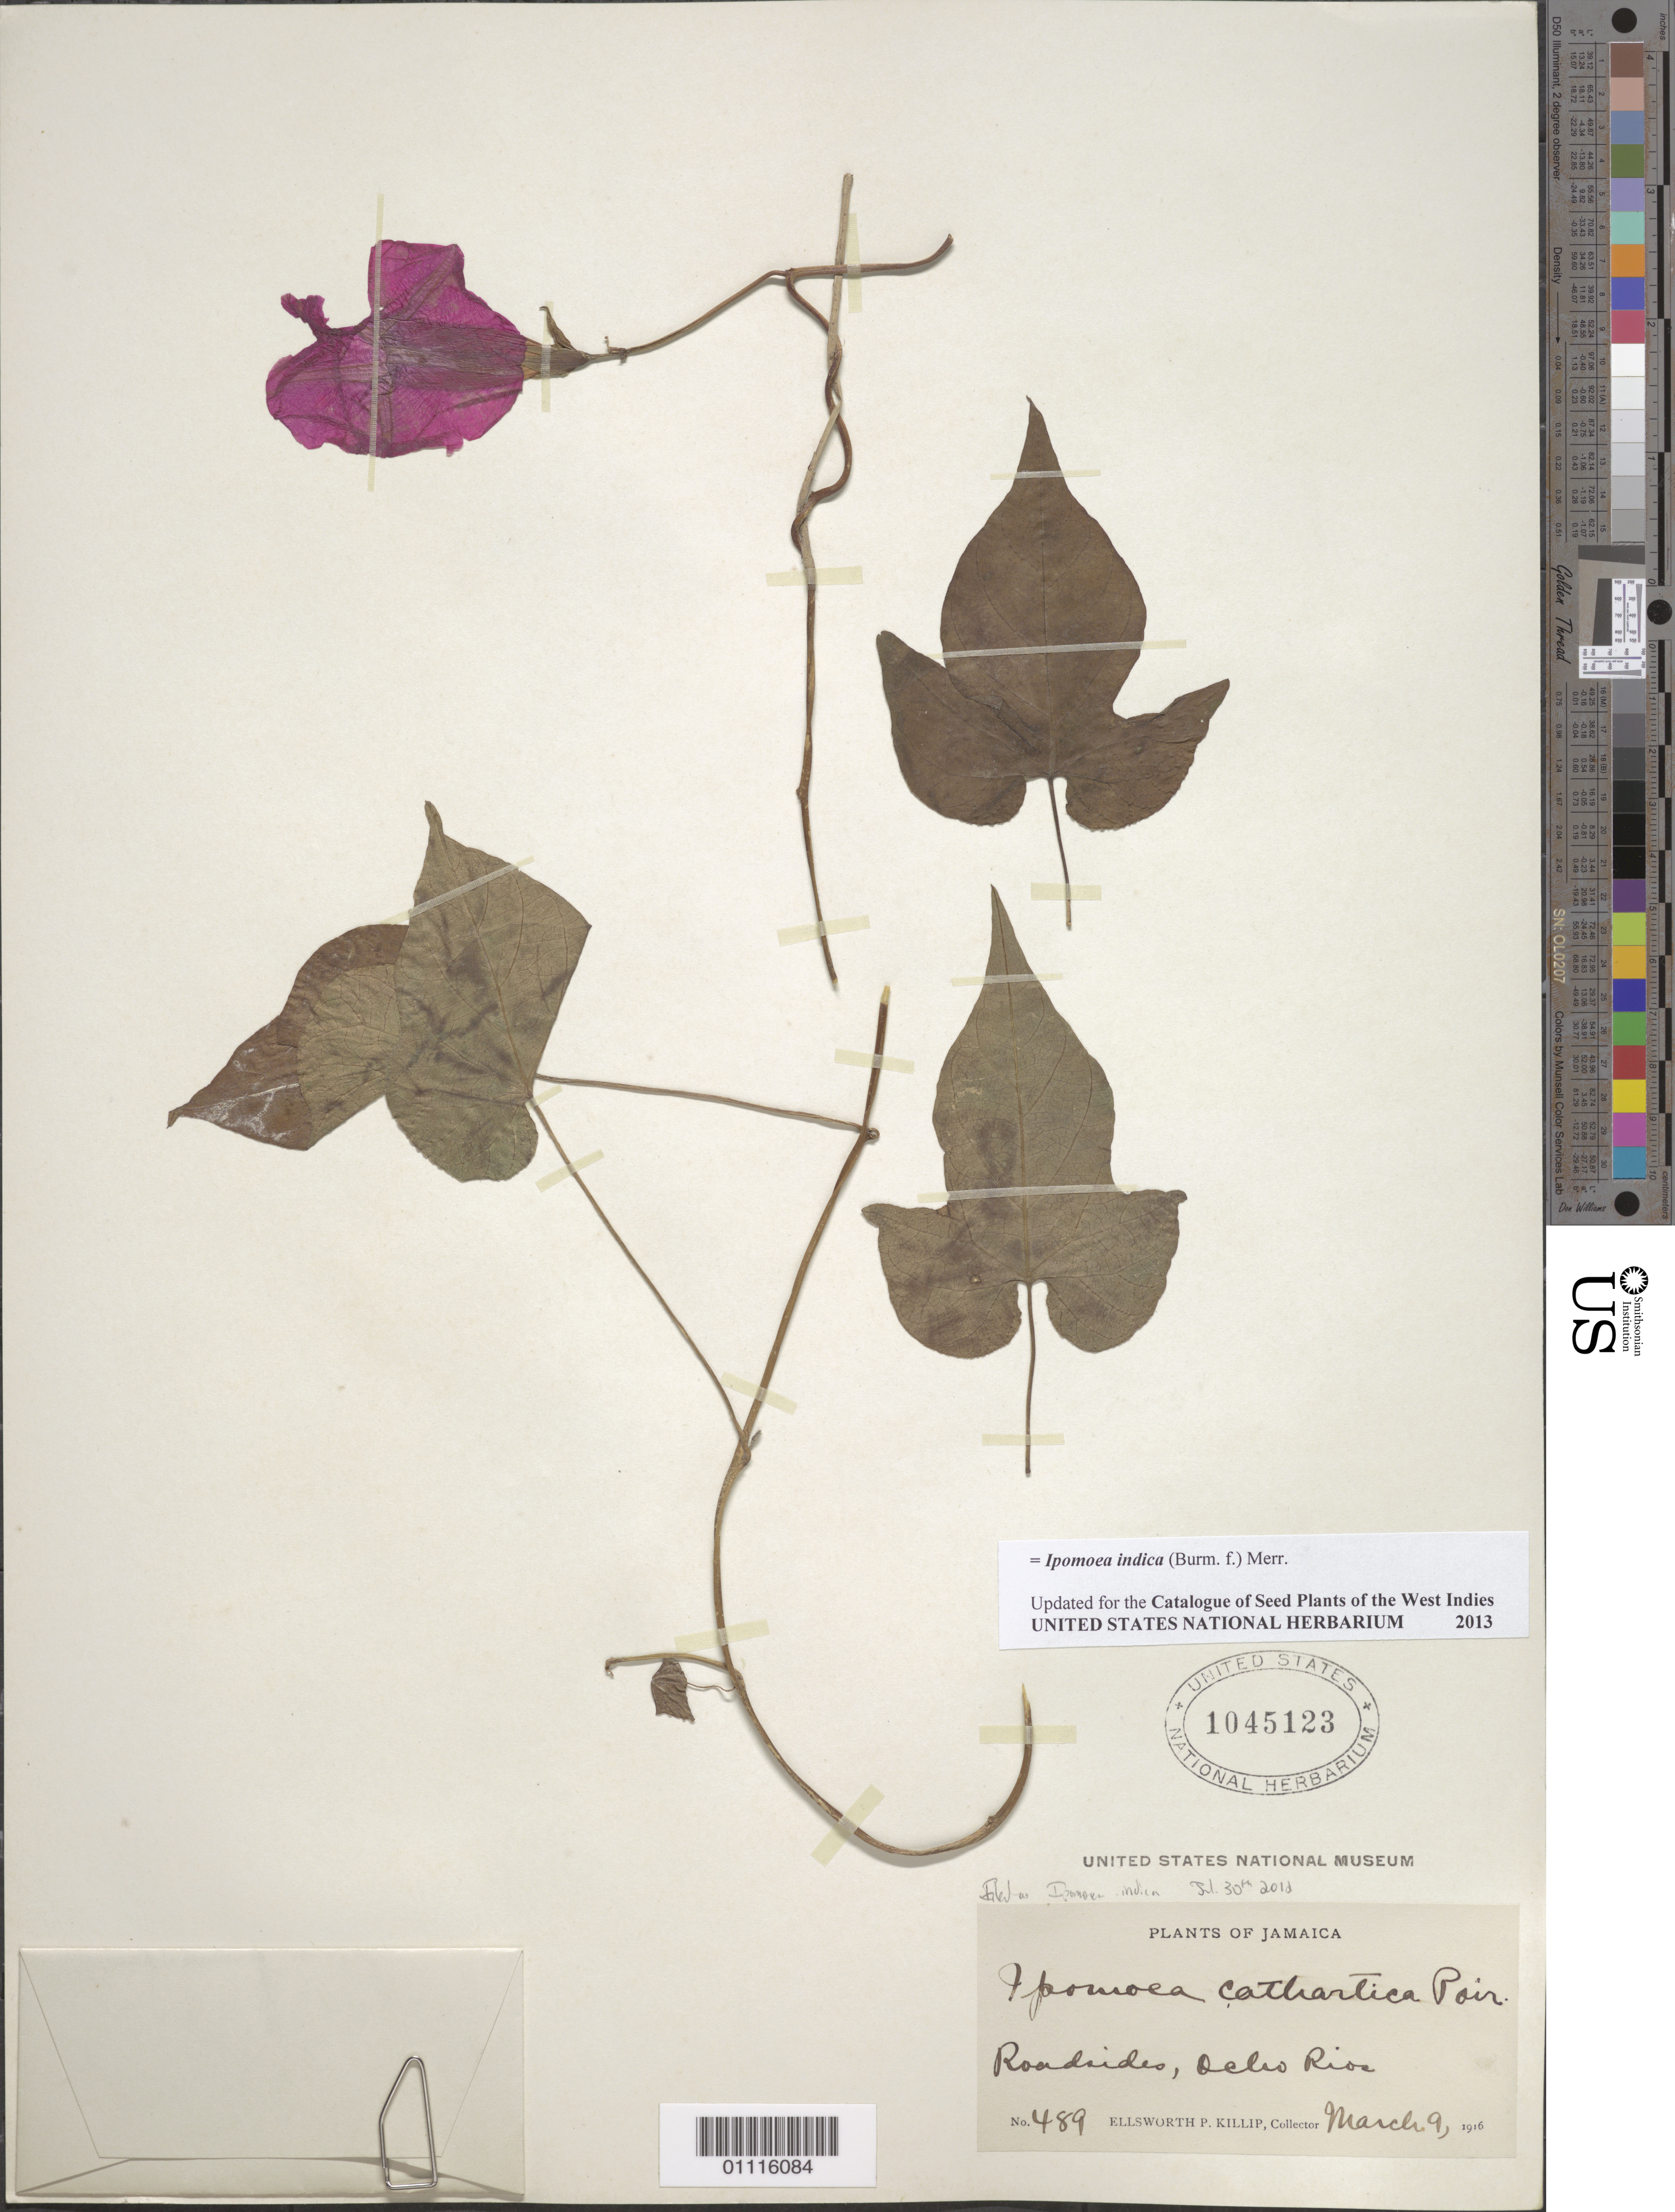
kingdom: Plantae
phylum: Tracheophyta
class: Magnoliopsida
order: Solanales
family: Convolvulaceae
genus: Ipomoea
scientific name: Ipomoea indica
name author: (Burm.) Merr.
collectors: E. P. Killip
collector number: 489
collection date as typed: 09 Mar 1916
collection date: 1916-03-09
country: Jamaica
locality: Roadsides, Delio Rios.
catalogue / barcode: US 1045123